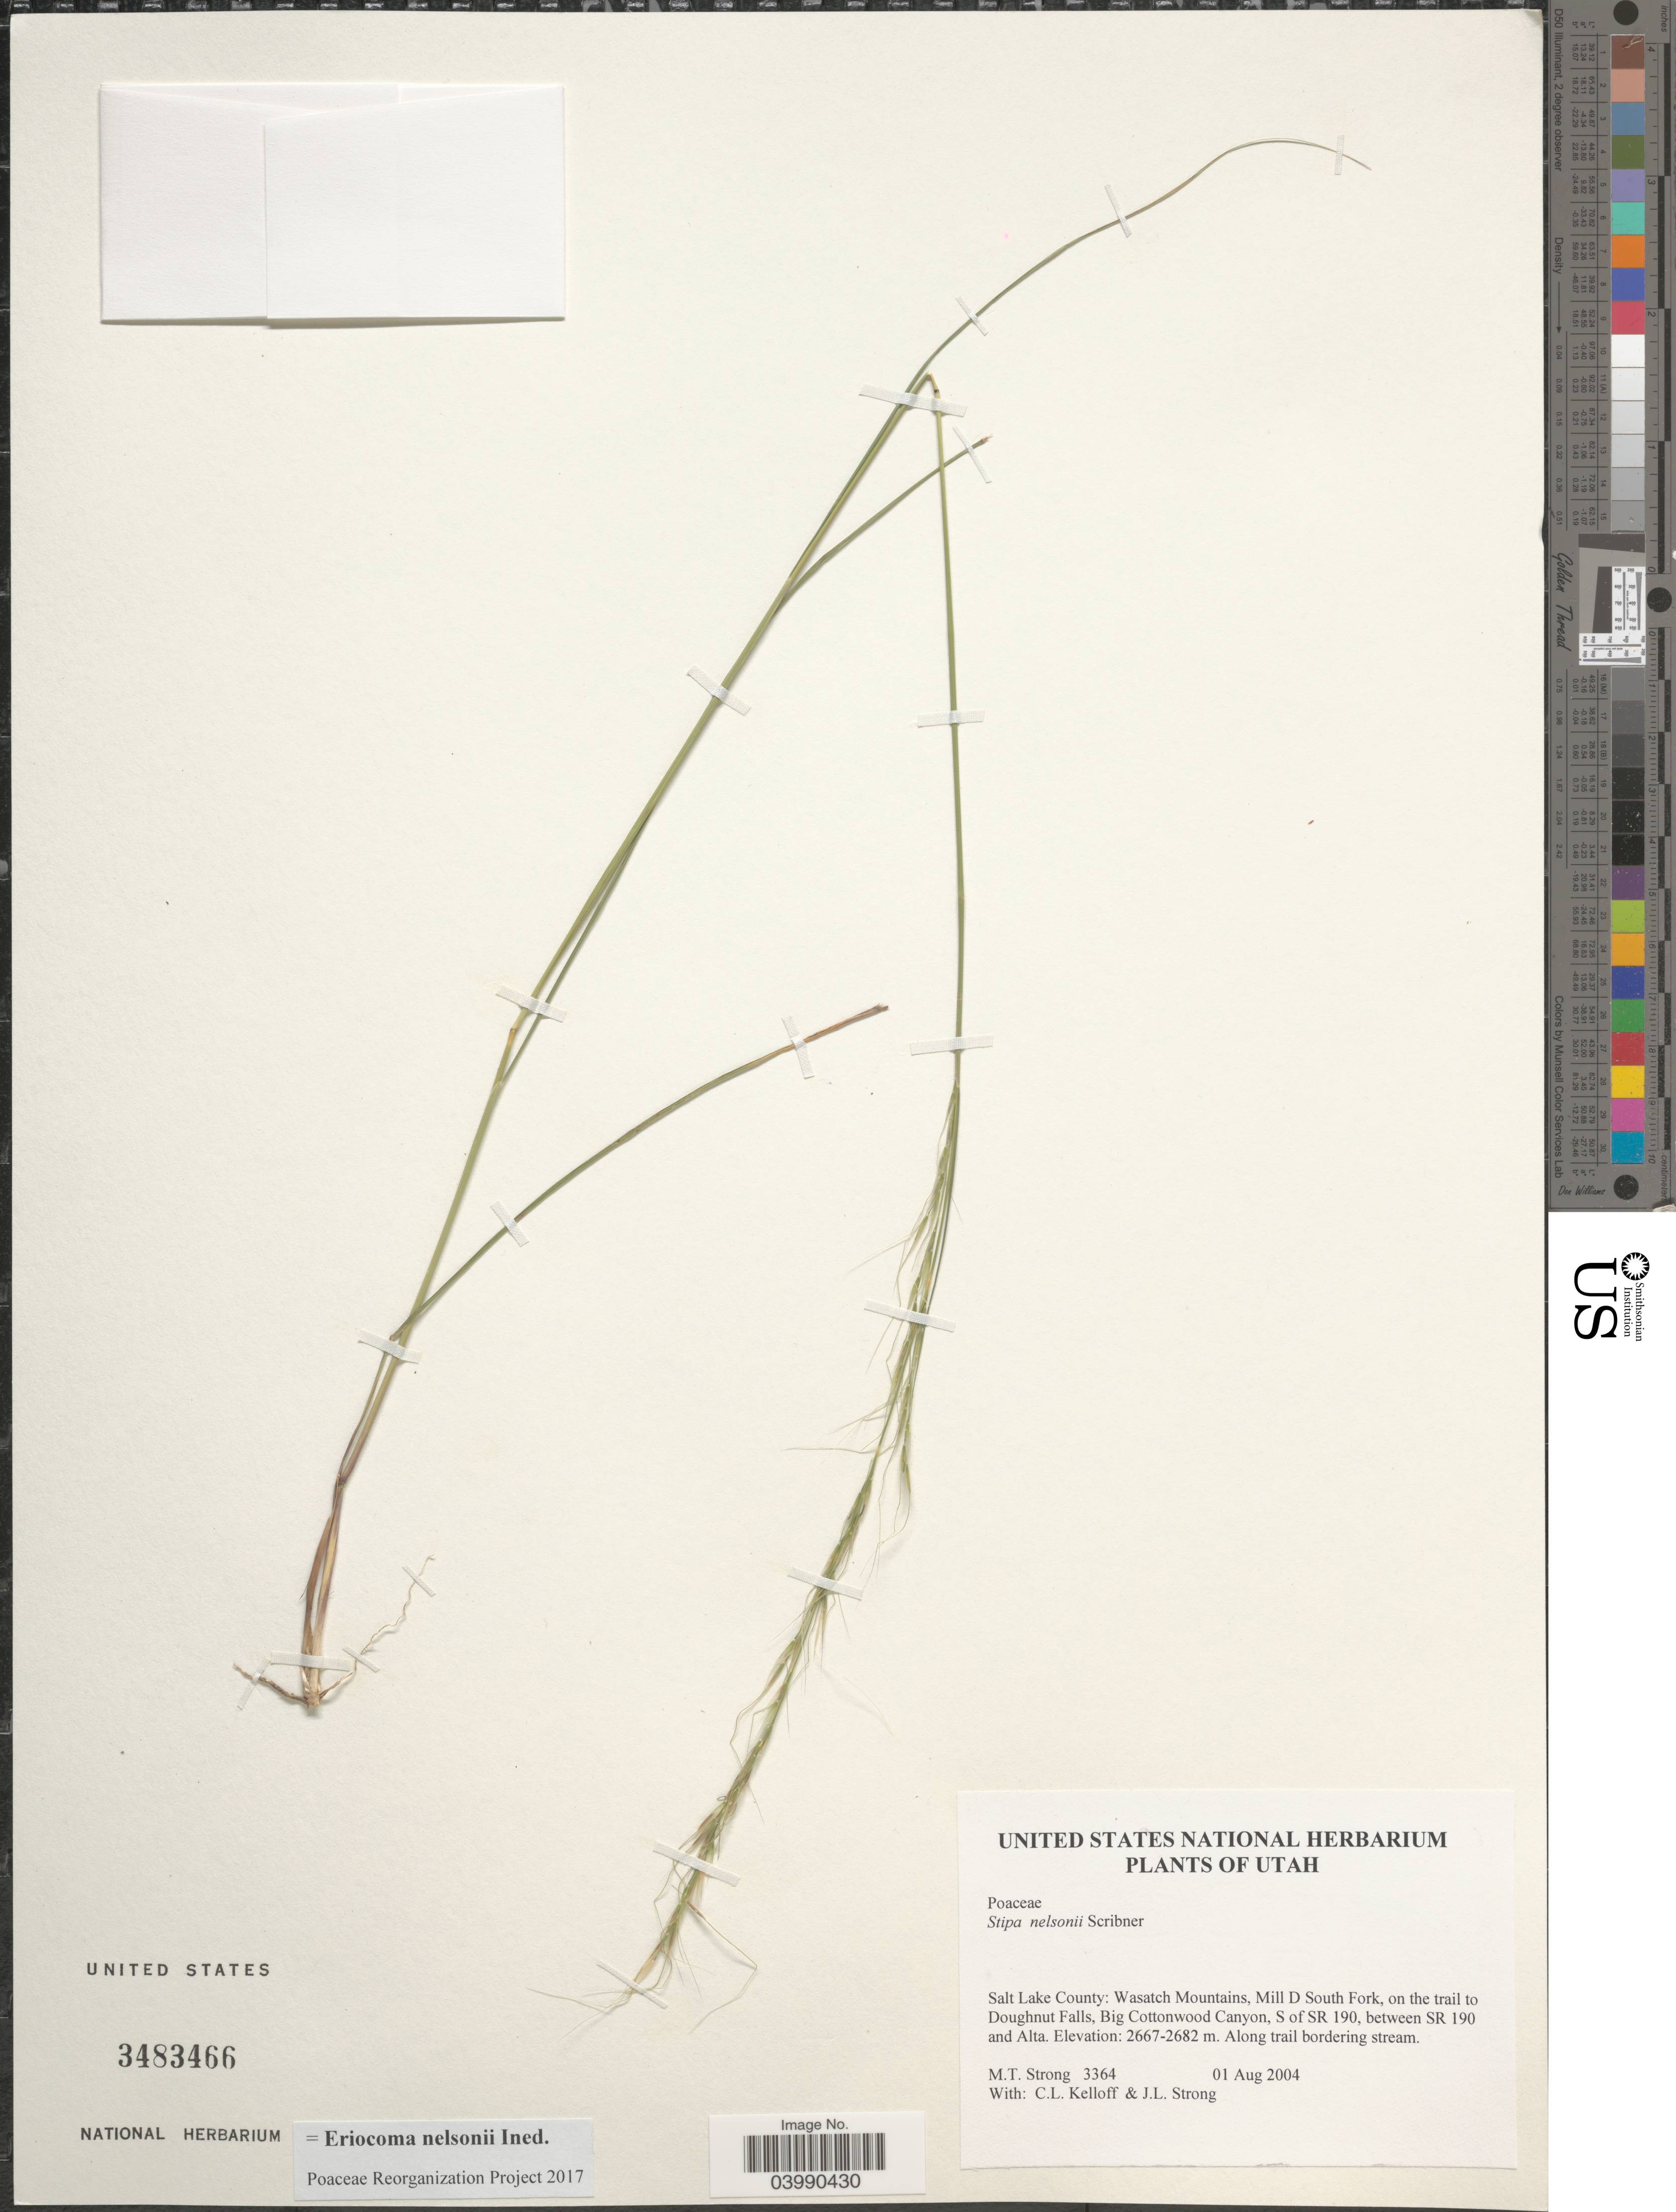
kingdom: Plantae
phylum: Tracheophyta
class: Liliopsida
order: Poales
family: Poaceae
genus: Eriocoma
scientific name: Eriocoma nelsonii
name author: (Scribn.) Romasch.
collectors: M. T. Strong, C. L. Kelloff & J. L. Strong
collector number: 3364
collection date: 2004-08-01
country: United States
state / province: Utah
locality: Salt Lake County: Wasatch Mountains, Mill D South Fork, on the trail to Doughnut Falls, Big Cottonwood Canyon, S of SR 190, between SR 190 and Alta. Along trail bordering stream.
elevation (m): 2667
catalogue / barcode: US 3483466